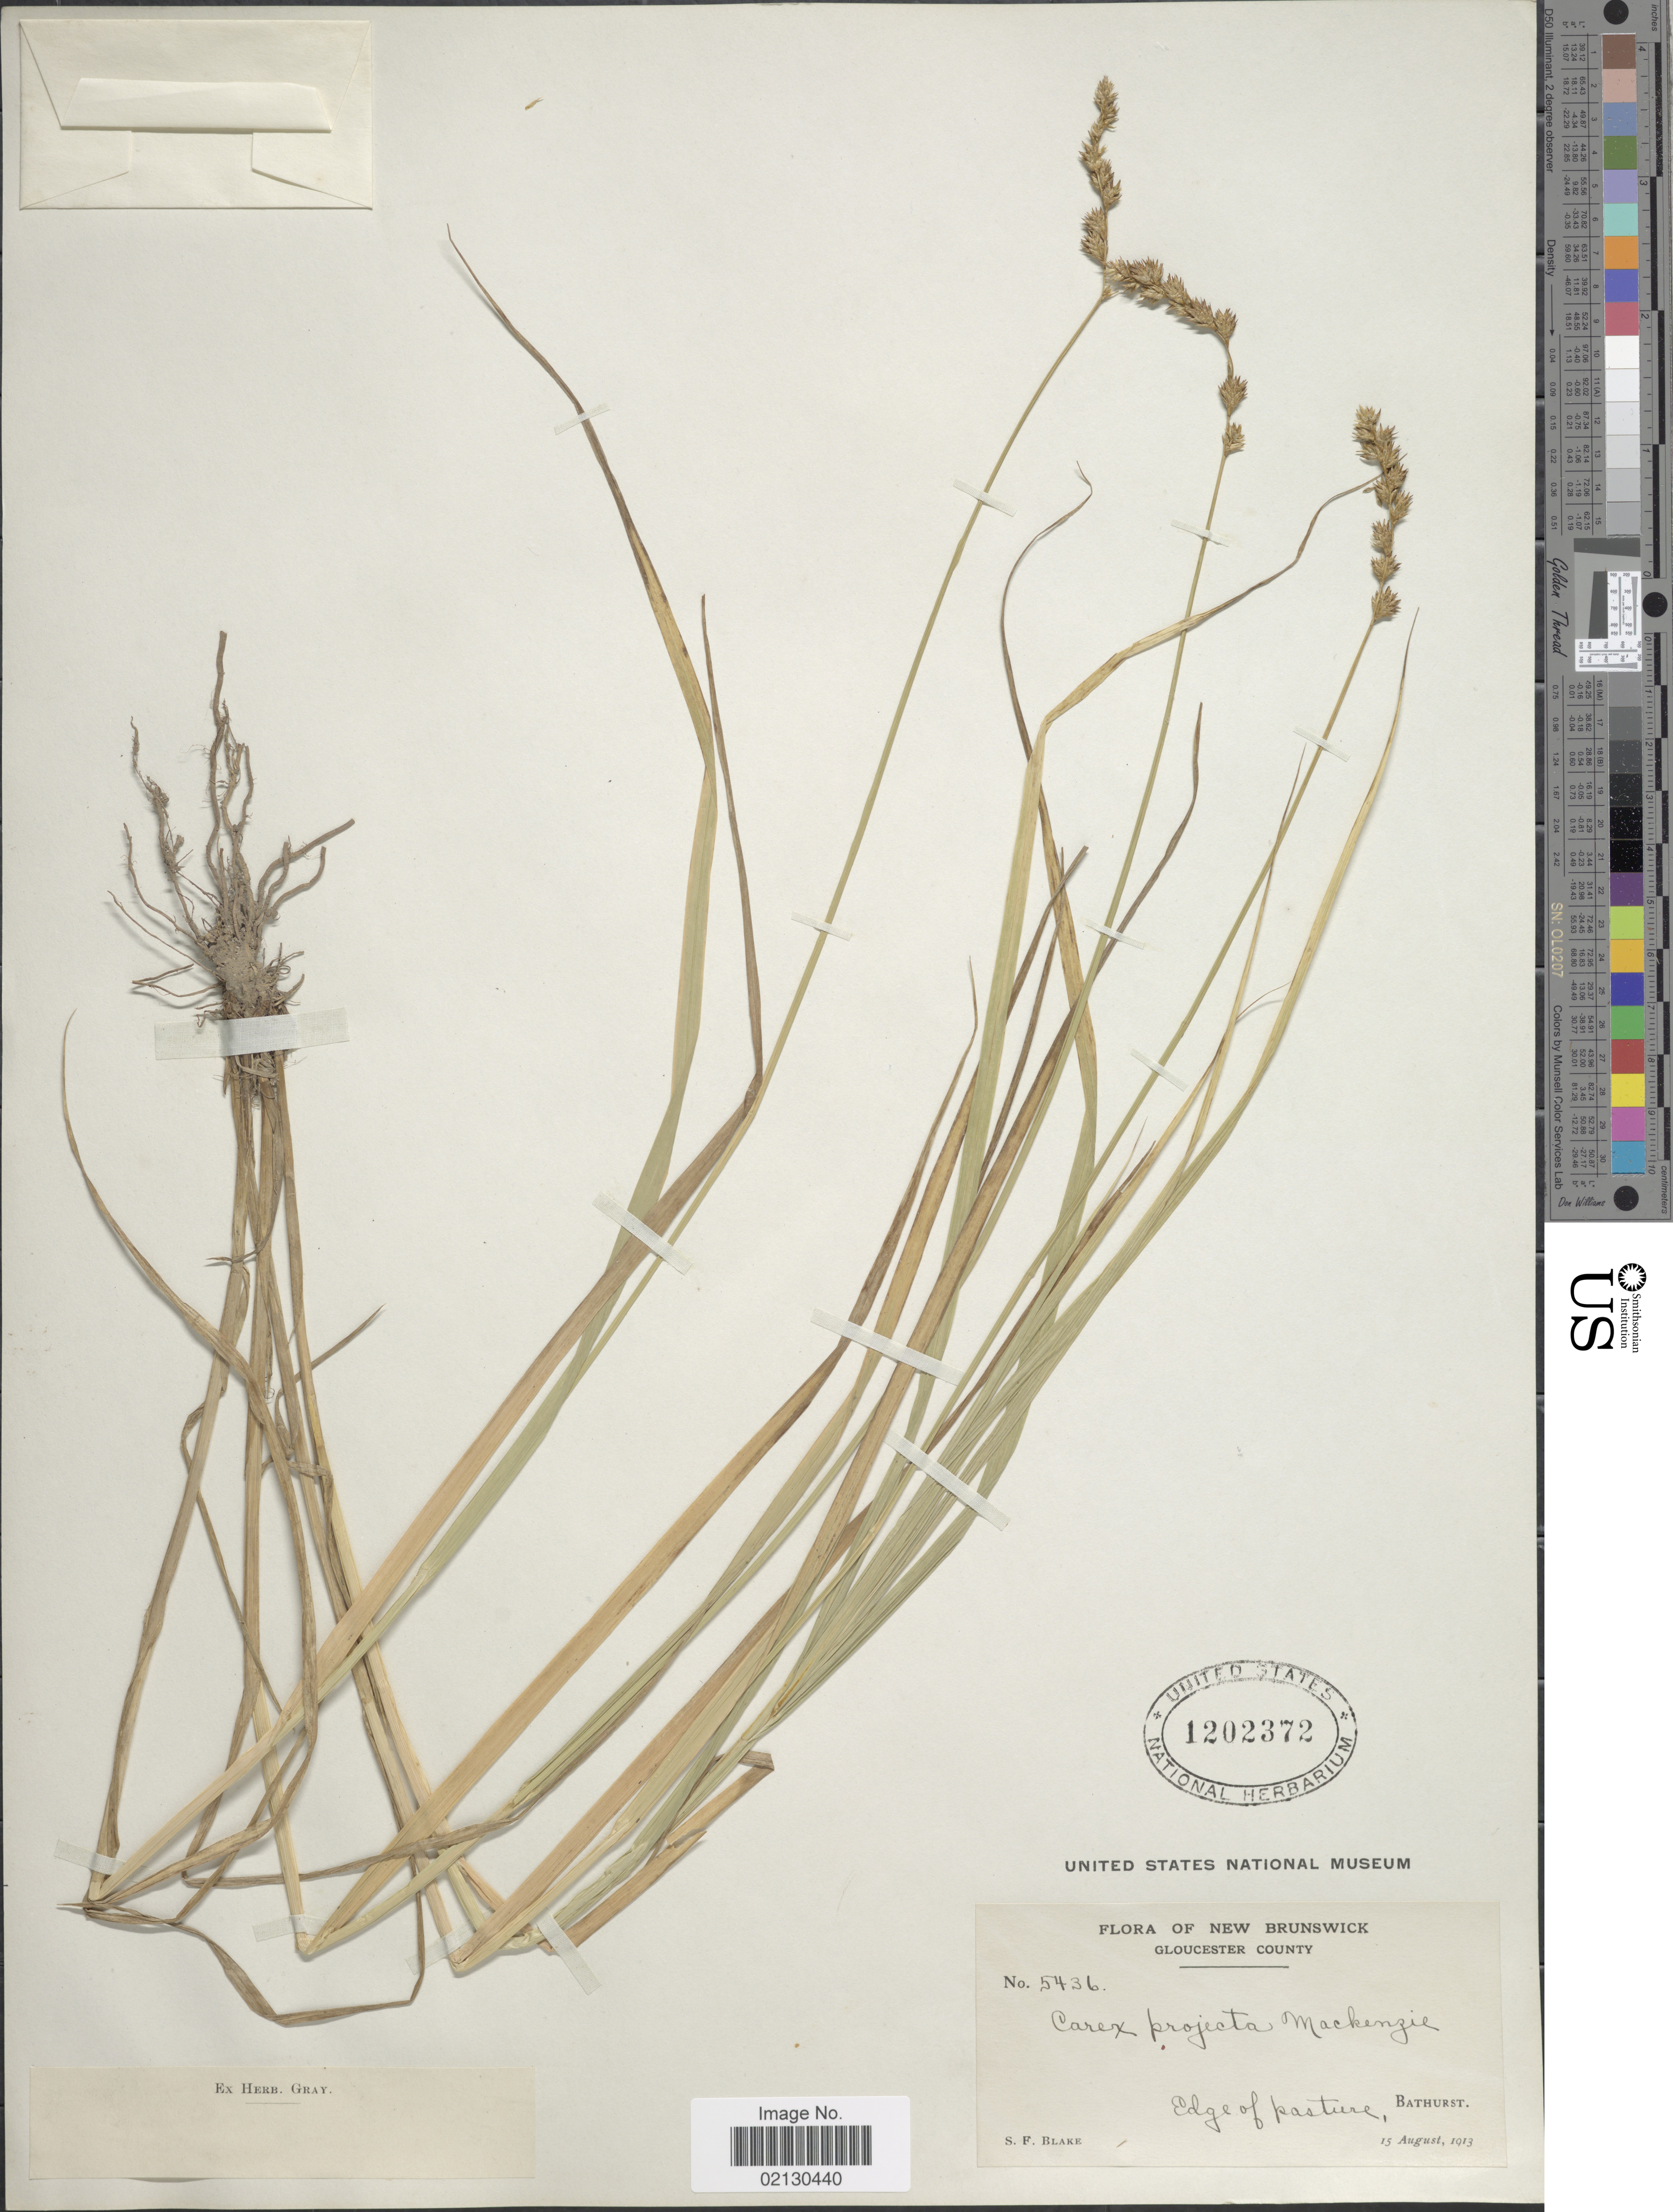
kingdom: Plantae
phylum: Tracheophyta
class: Liliopsida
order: Poales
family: Cyperaceae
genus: Carex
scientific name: Carex projecta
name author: Mack.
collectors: S. Blake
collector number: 5436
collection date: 1913-08-15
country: Canada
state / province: New Brunswick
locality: Gloucester County. Bathurst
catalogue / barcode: US 1202372